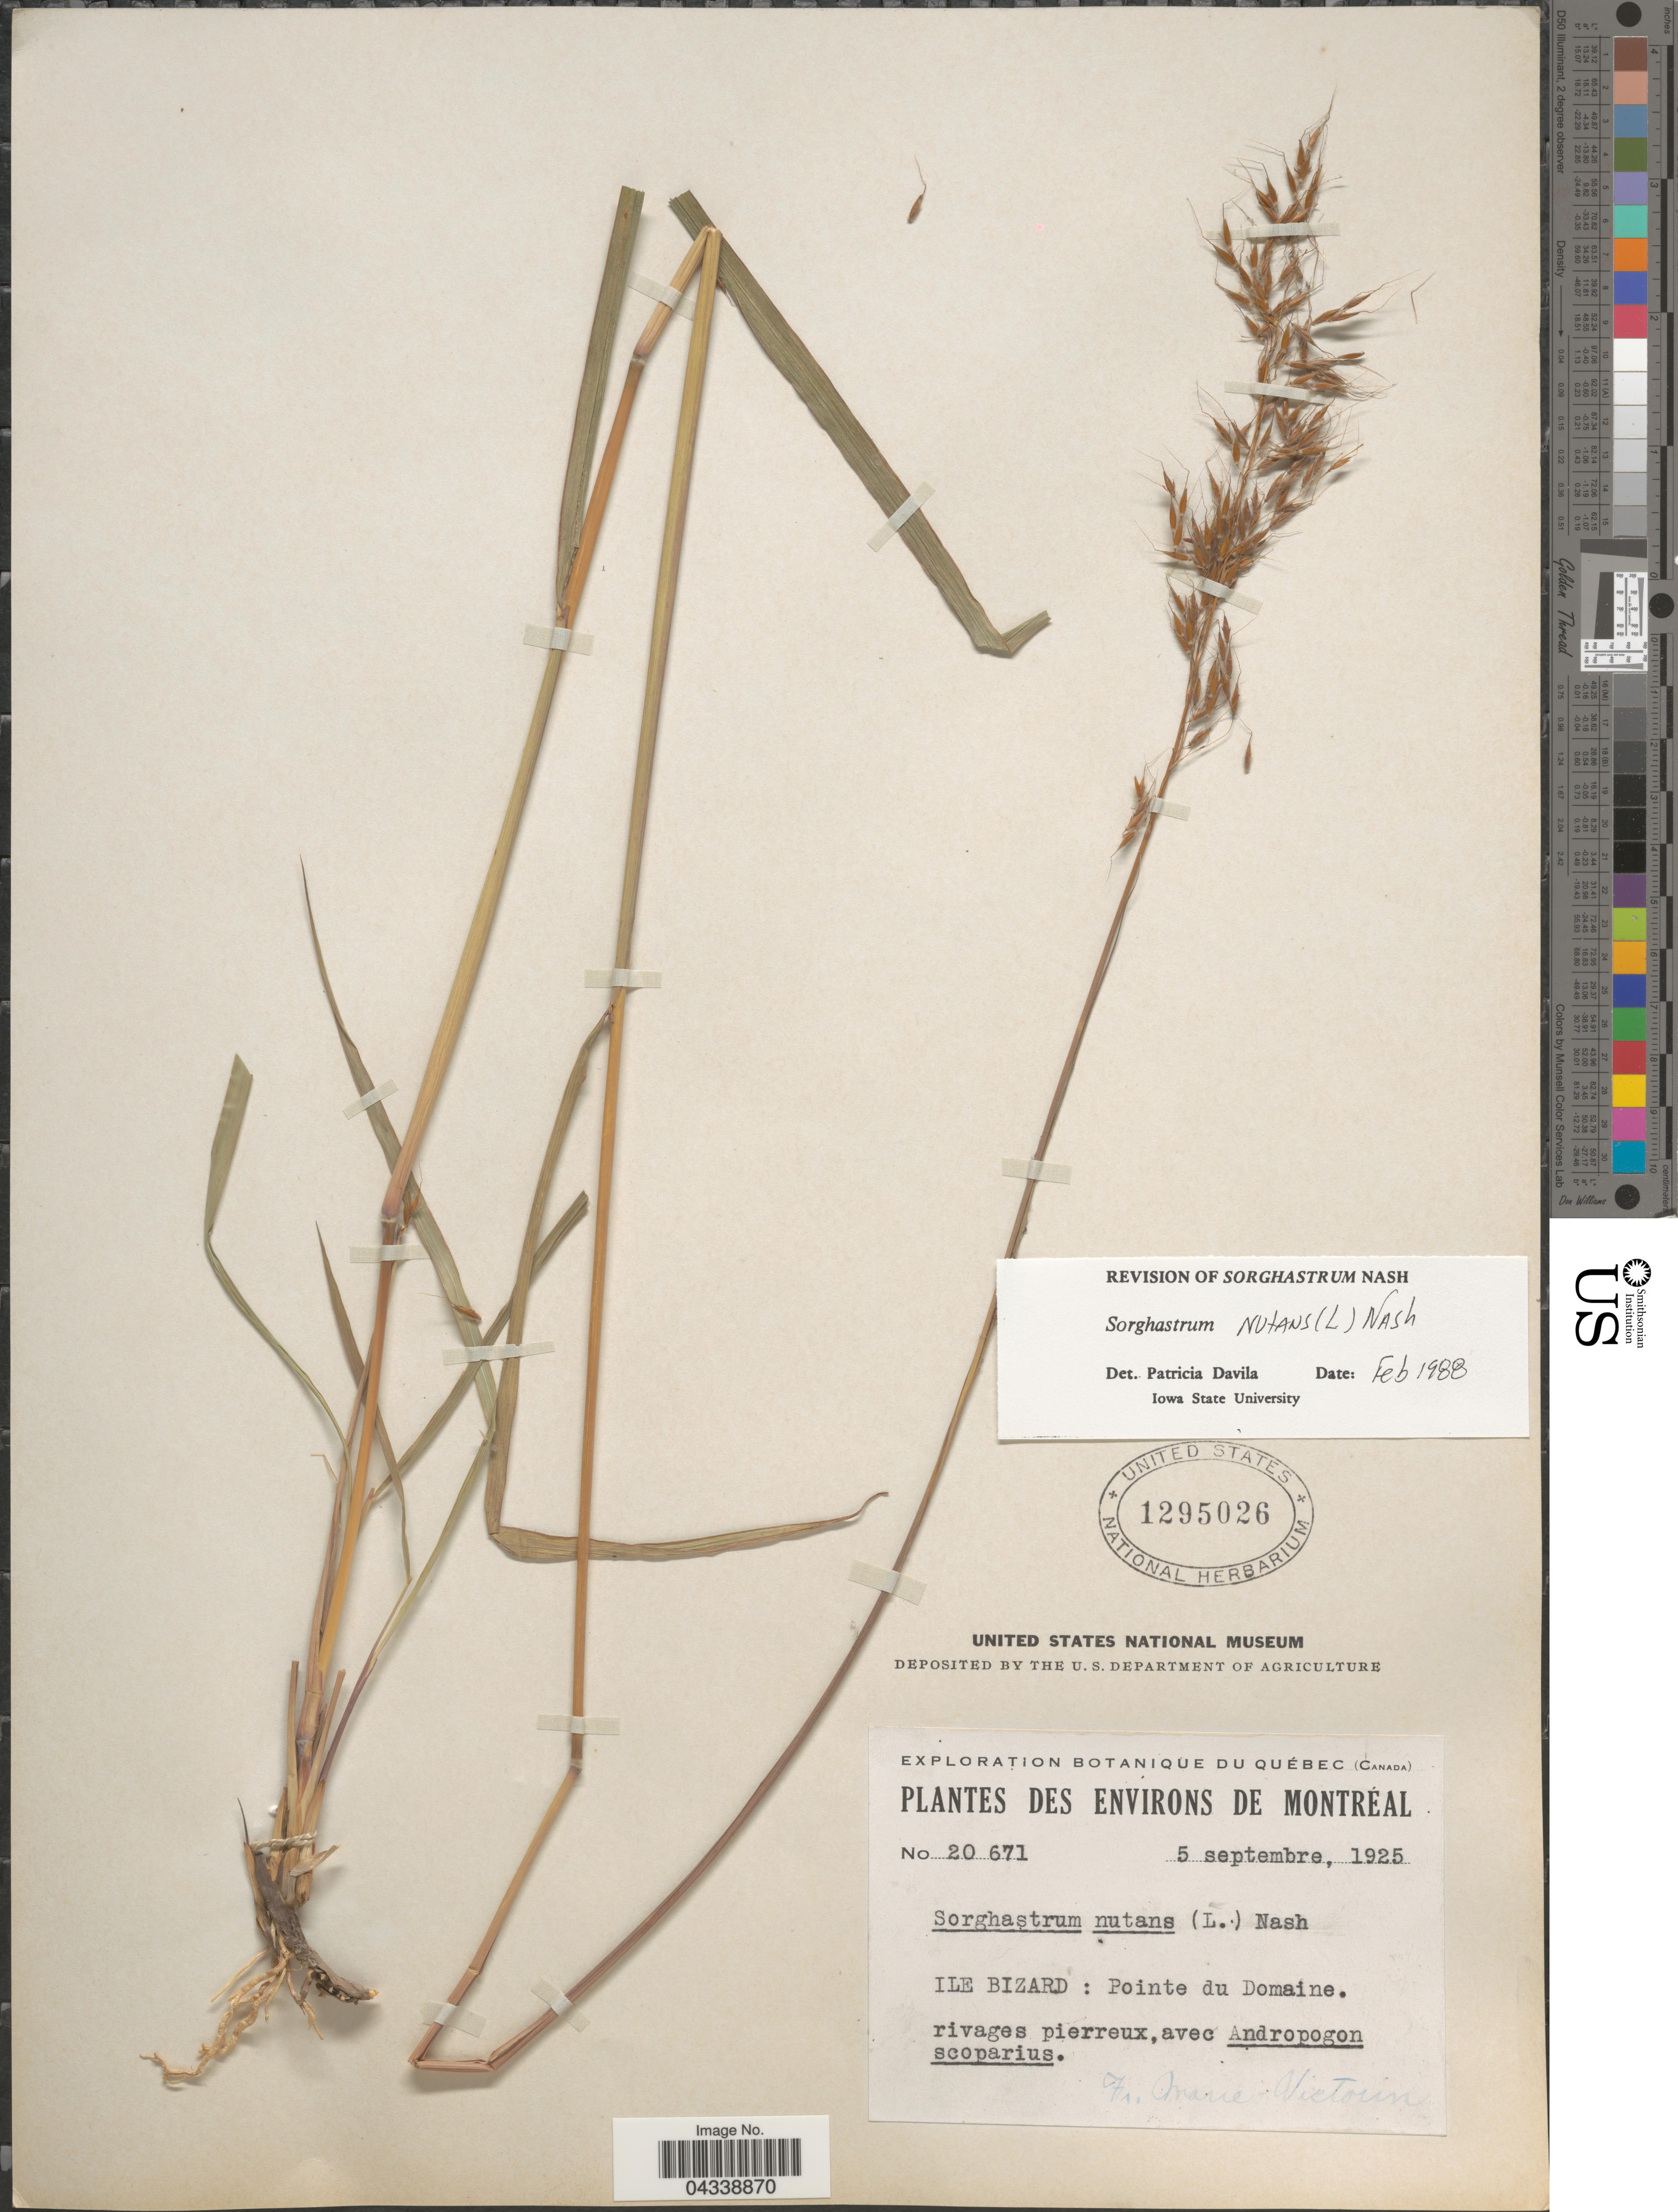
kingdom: Plantae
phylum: Tracheophyta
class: Liliopsida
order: Poales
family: Poaceae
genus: Sorghastrum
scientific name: Sorghastrum nutans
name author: (L.) Nash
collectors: F. Marie-Victorin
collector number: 20671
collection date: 1925-09-05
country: Canada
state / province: Quebec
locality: Exploration Botanique du Québec (Canada). Environs de Montréal. Ile Bizard: Pointe du Domaine.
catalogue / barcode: US 1295026